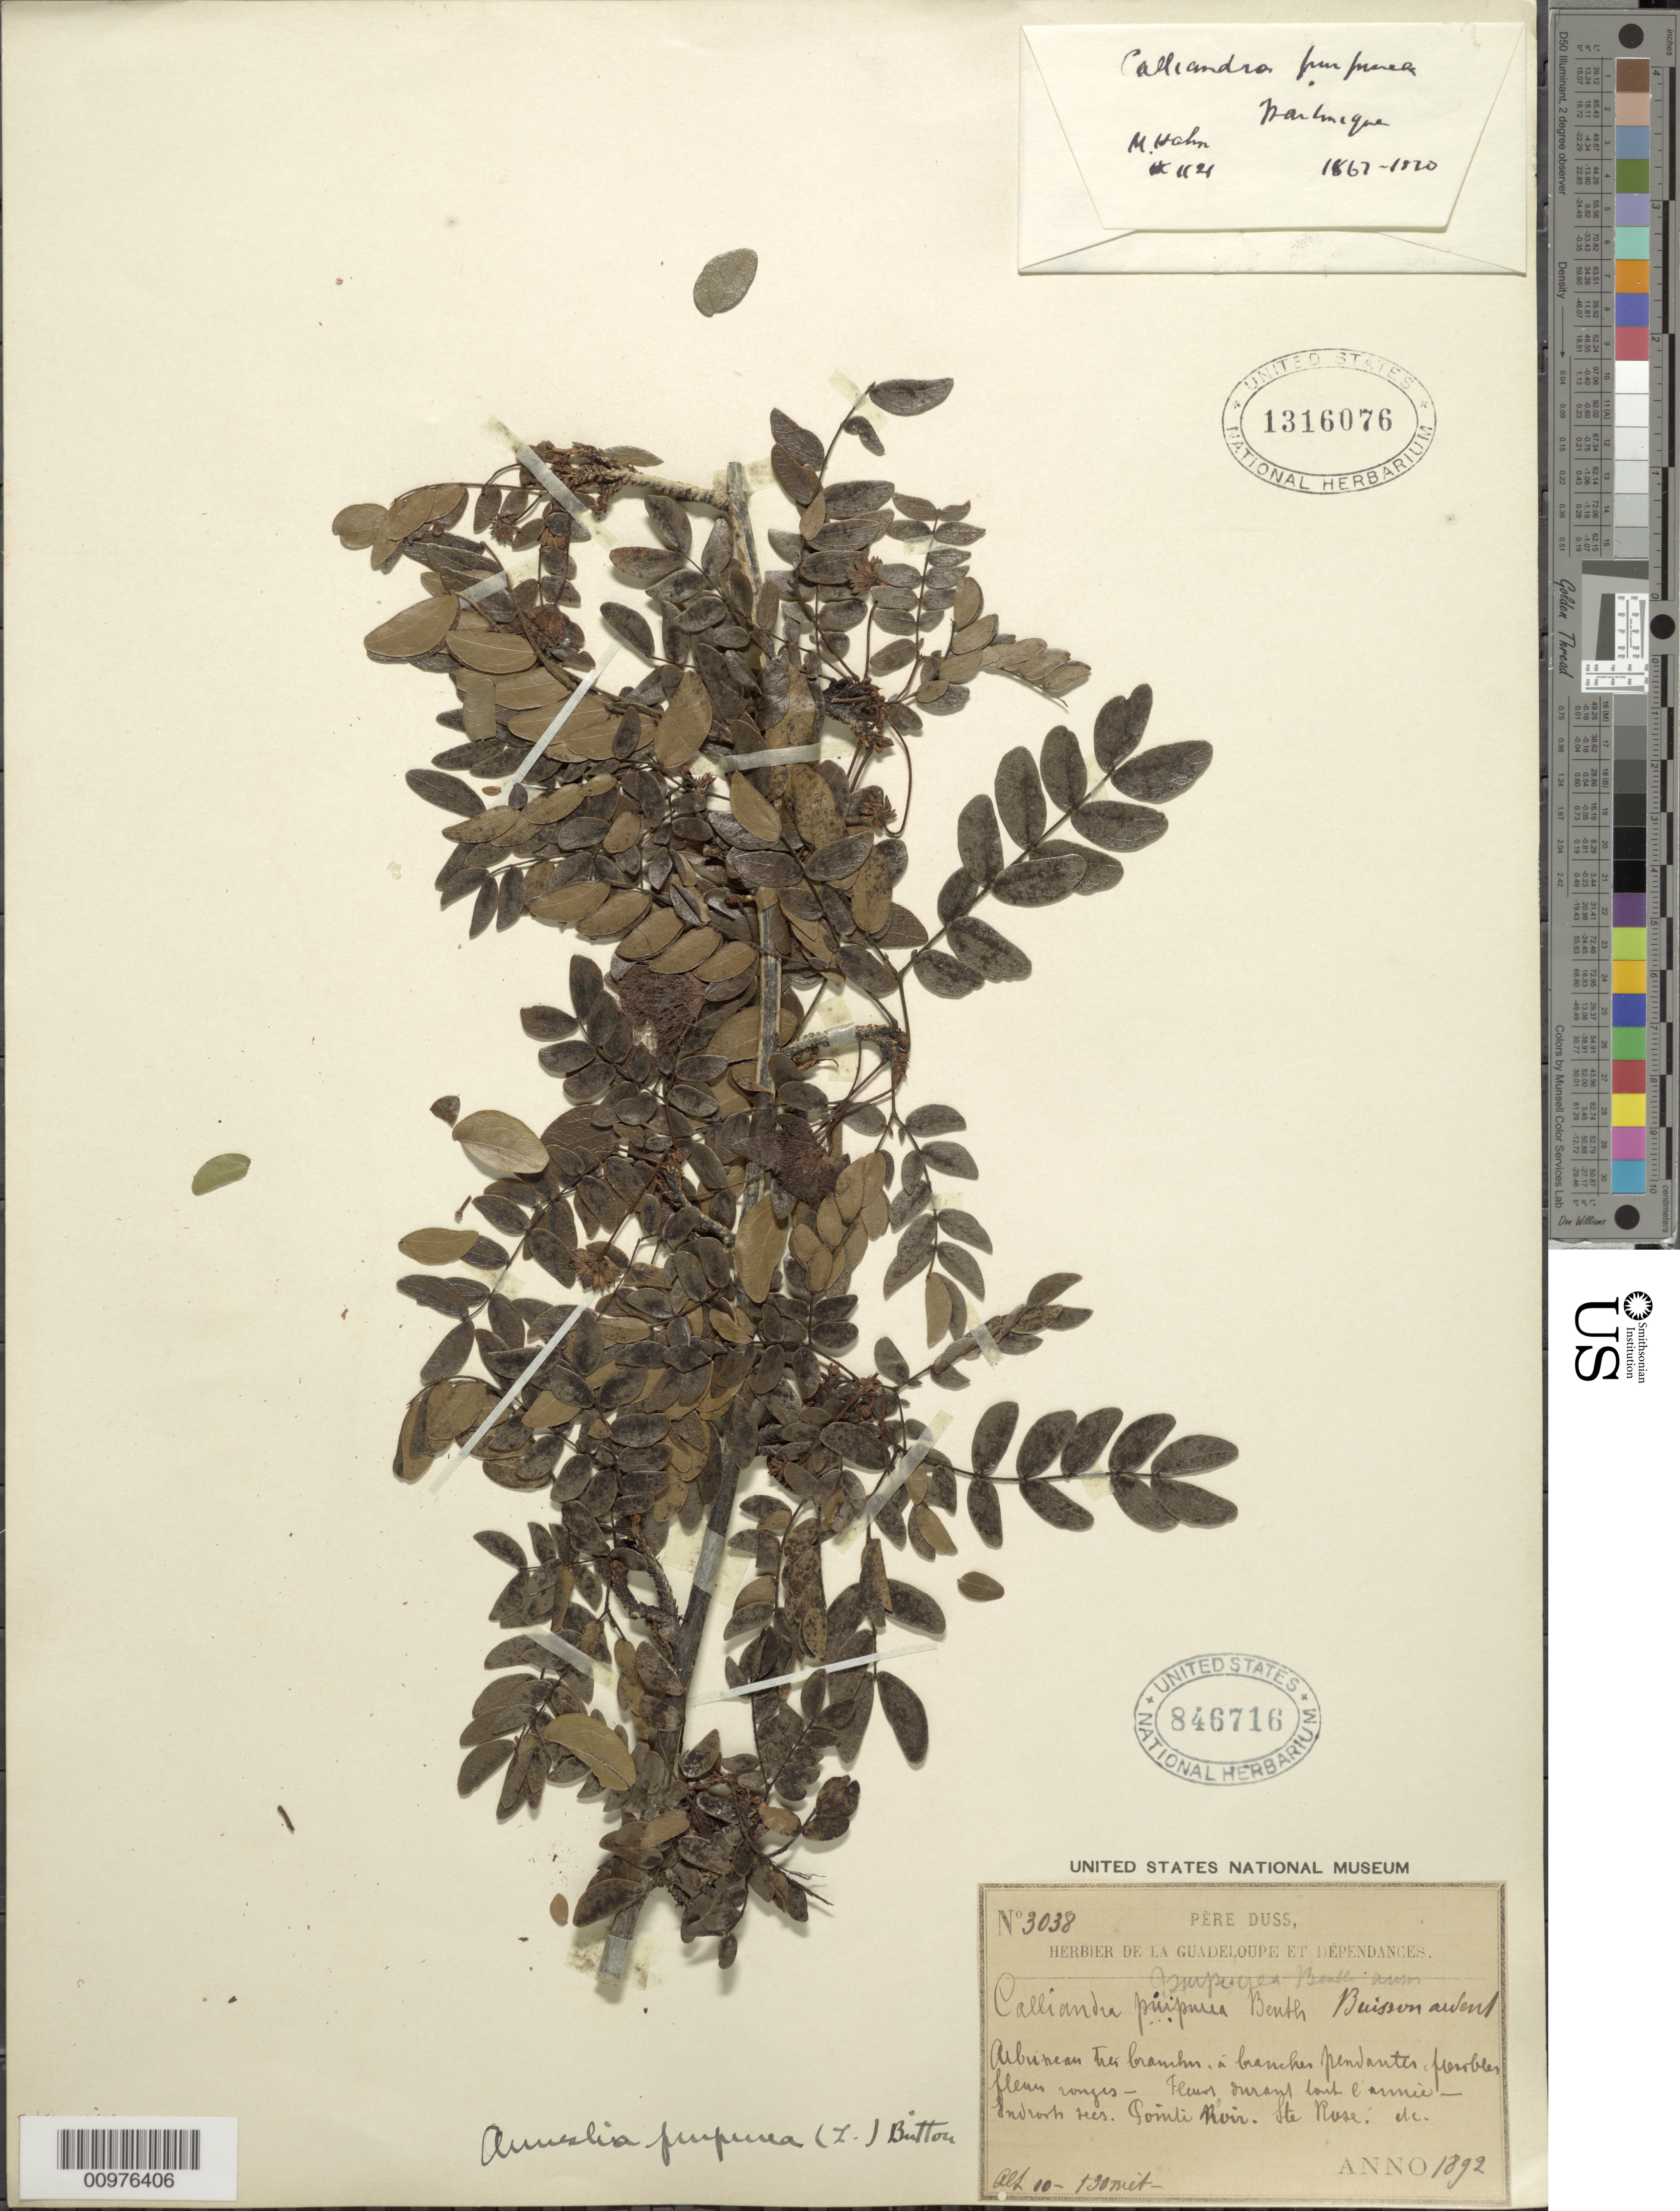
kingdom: Plantae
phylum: Tracheophyta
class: Magnoliopsida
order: Fabales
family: Fabaceae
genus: Calliandra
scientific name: Calliandra purpurea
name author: (L.) Benth.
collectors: Père Duss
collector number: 3038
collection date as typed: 1892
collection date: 1892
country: Guadeloupe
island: Basse Terre [Guadeloupe]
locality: Pointe Noire, Ste. Rose, etc.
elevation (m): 10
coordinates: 0 N, 0 E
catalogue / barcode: US 846716